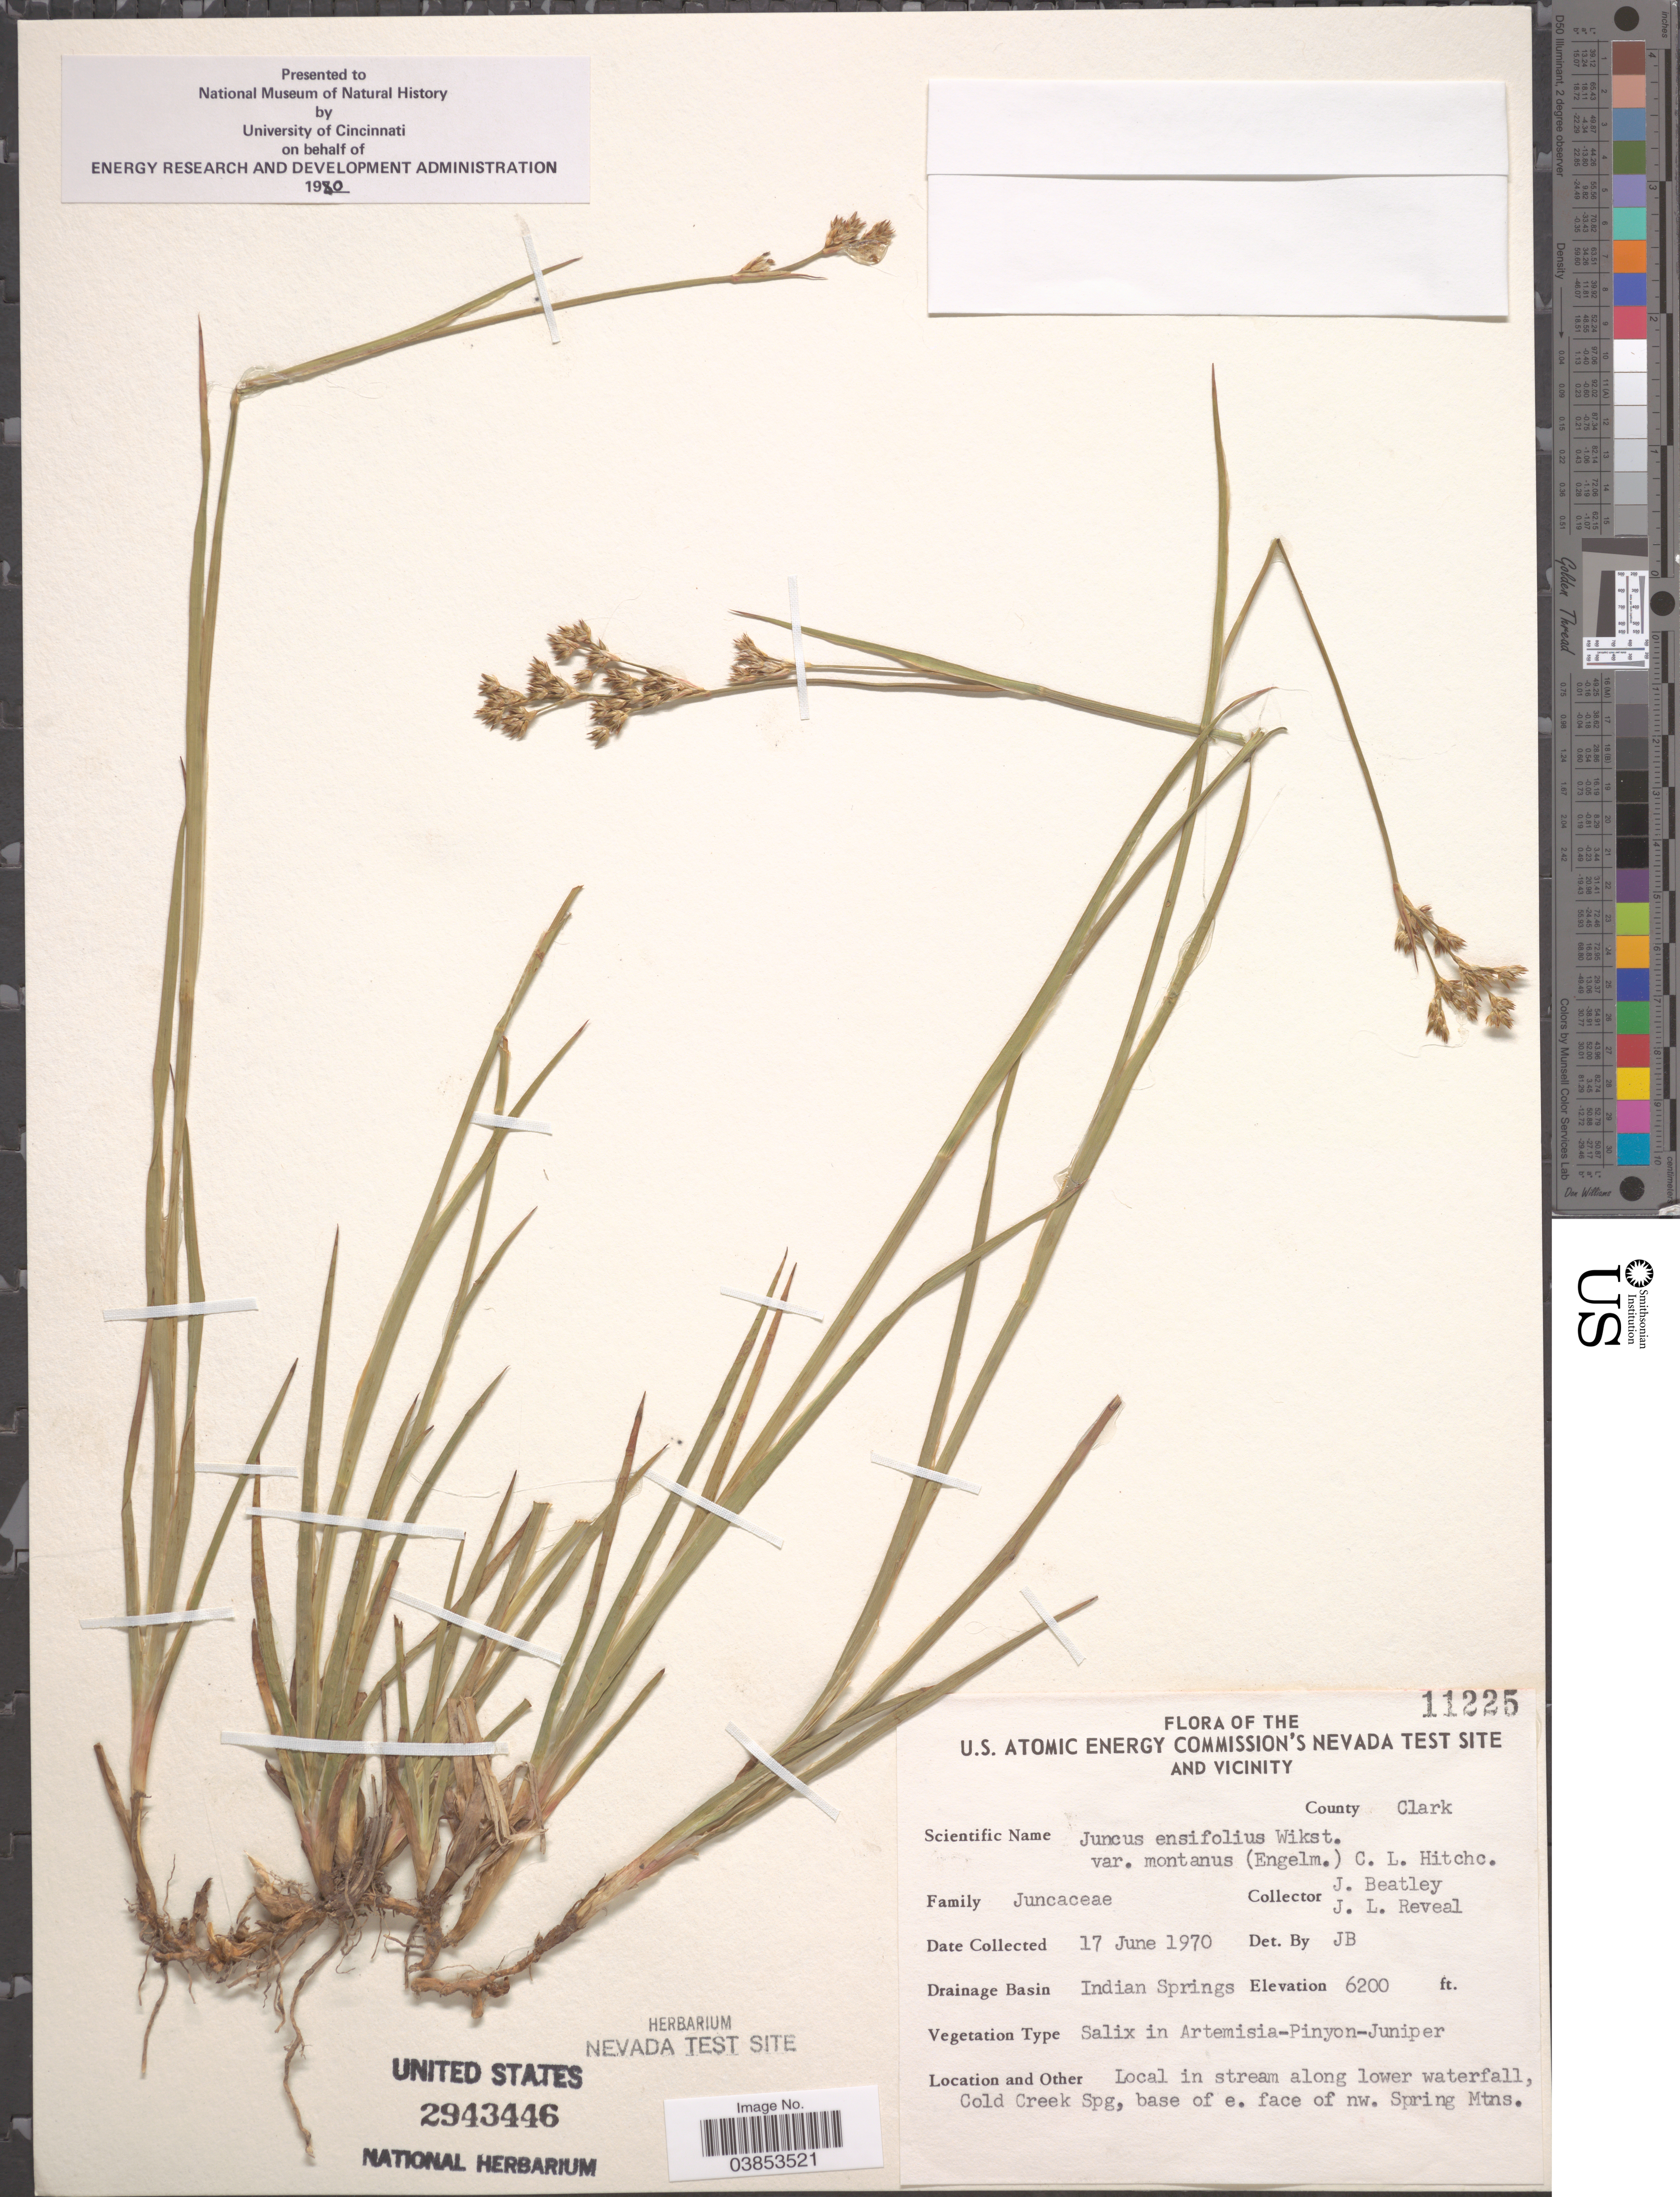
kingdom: Plantae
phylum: Tracheophyta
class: Liliopsida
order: Poales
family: Juncaceae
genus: Juncus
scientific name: Juncus ensifolius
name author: Wikstr.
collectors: J. C. Beatley & J. L. Reveal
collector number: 11225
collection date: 1970-06-17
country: United States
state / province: Nevada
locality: U.S. Atomic Energy Commission's Nevada Test Site and vicinity. County Nye. Drainage Basin Indian Springs. Along lower waterfall, Cold Creek Spg, base of e. face of nw. Spring Mtns.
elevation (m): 1890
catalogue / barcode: US 2943446